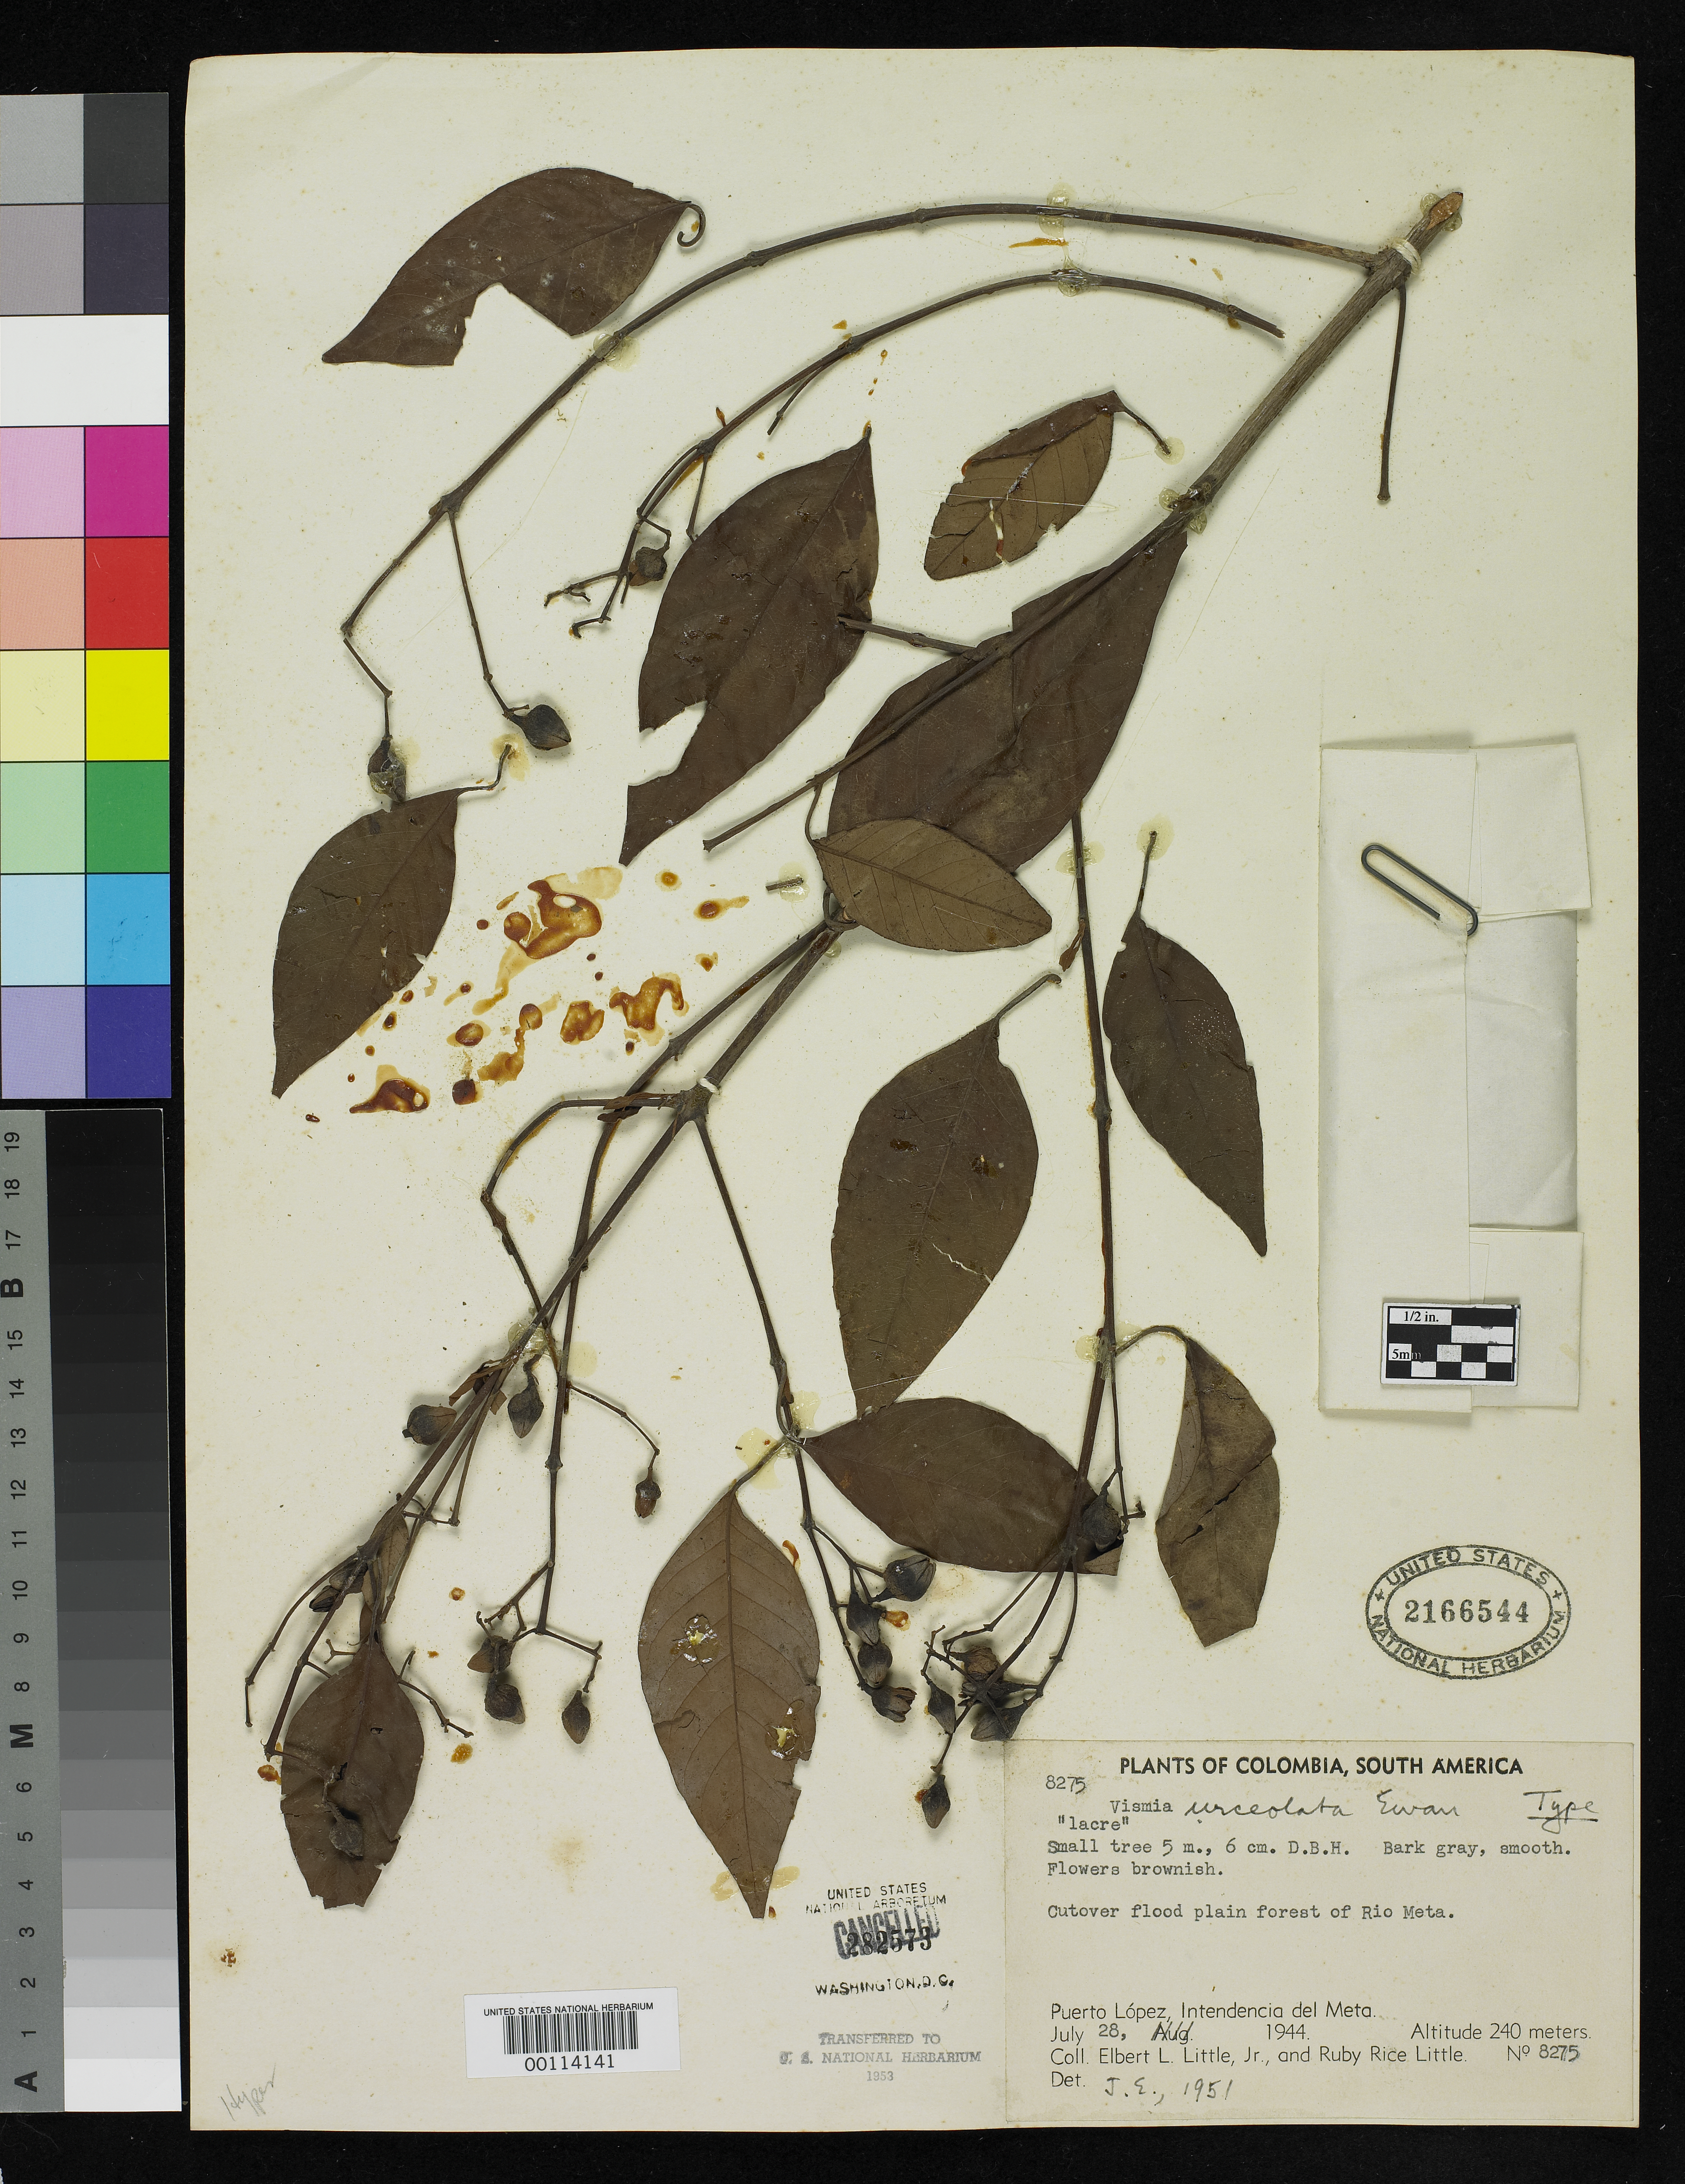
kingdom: Plantae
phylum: Tracheophyta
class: Magnoliopsida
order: Malpighiales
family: Hypericaceae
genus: Vismia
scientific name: Vismia urceolata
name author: Ewan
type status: Holotype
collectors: E. L. Little & R. R. Little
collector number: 8275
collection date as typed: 28 Jul 1944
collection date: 1944-07-28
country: Colombia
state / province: Meta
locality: Puerto Lopez, Rio Meta.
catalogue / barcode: US 2166544